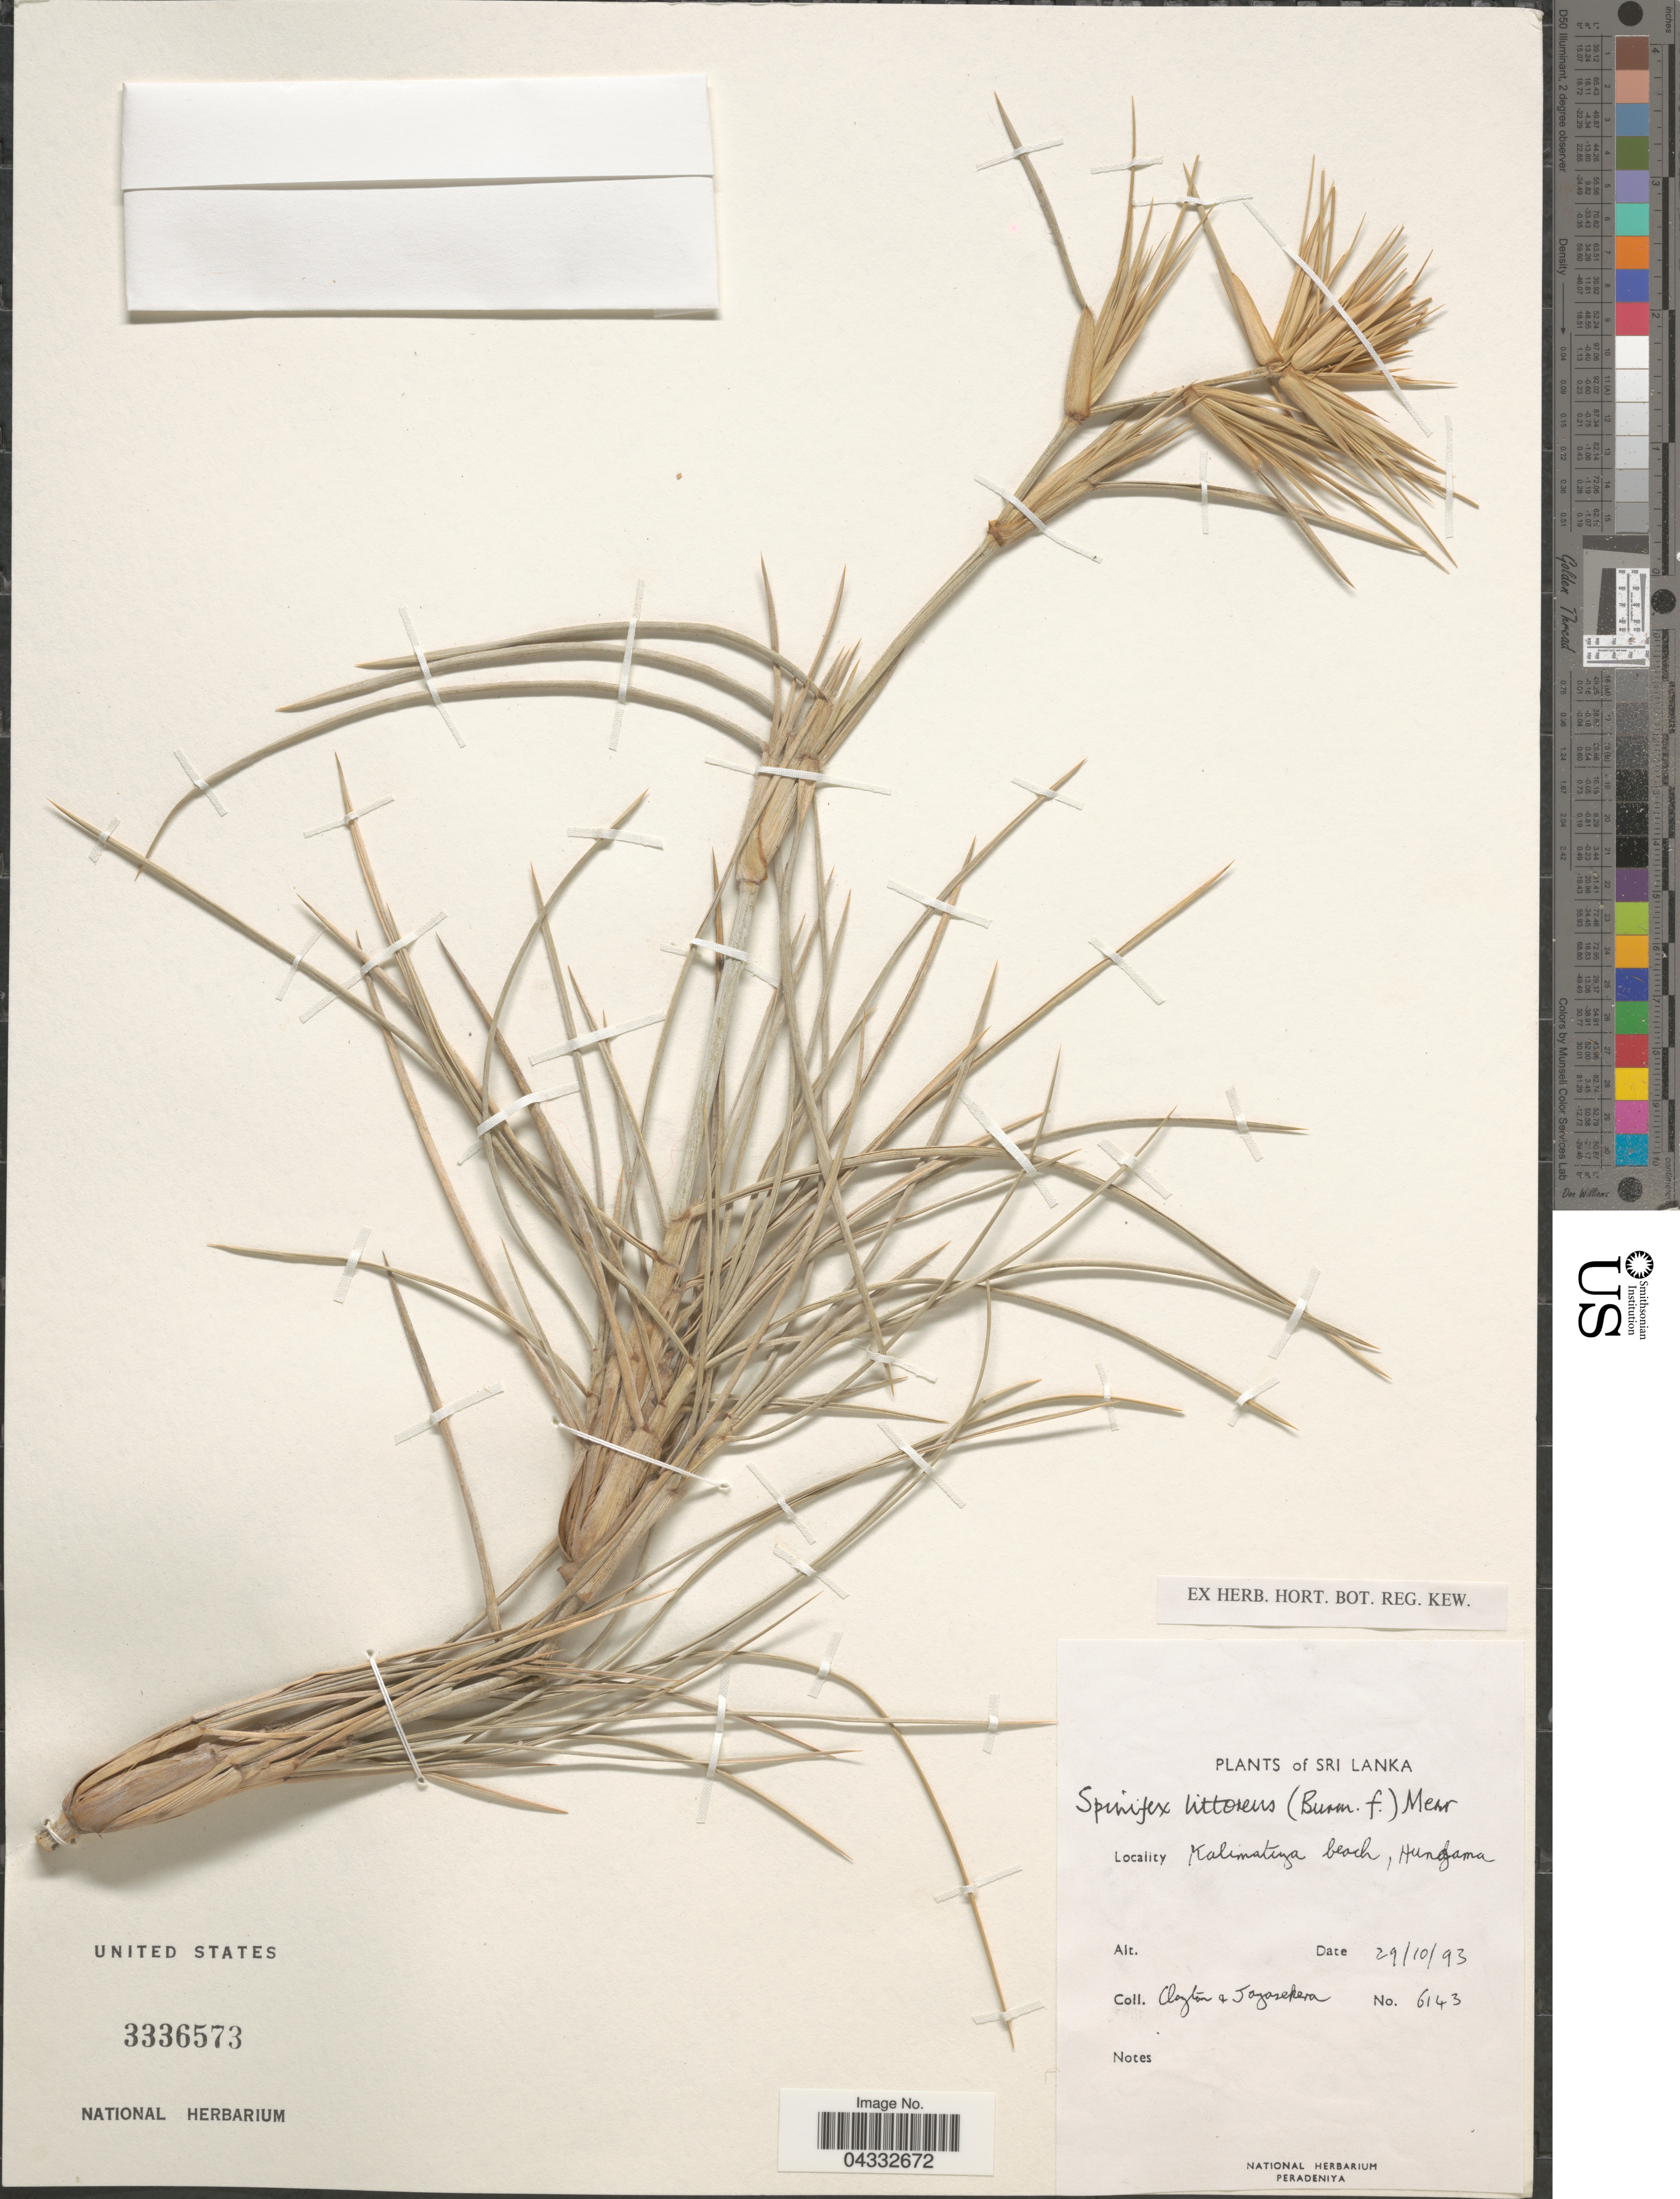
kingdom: Plantae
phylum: Tracheophyta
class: Liliopsida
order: Poales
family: Poaceae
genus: Spinifex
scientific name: Spinifex littoreus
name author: (Burm. f.) Merr.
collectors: Clayton & -. Jayasekera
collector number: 6143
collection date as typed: Transcribed d/m/y: 29/10/93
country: Sri Lanka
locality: Kalimatiya beach, Hungama.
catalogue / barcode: US 3336573